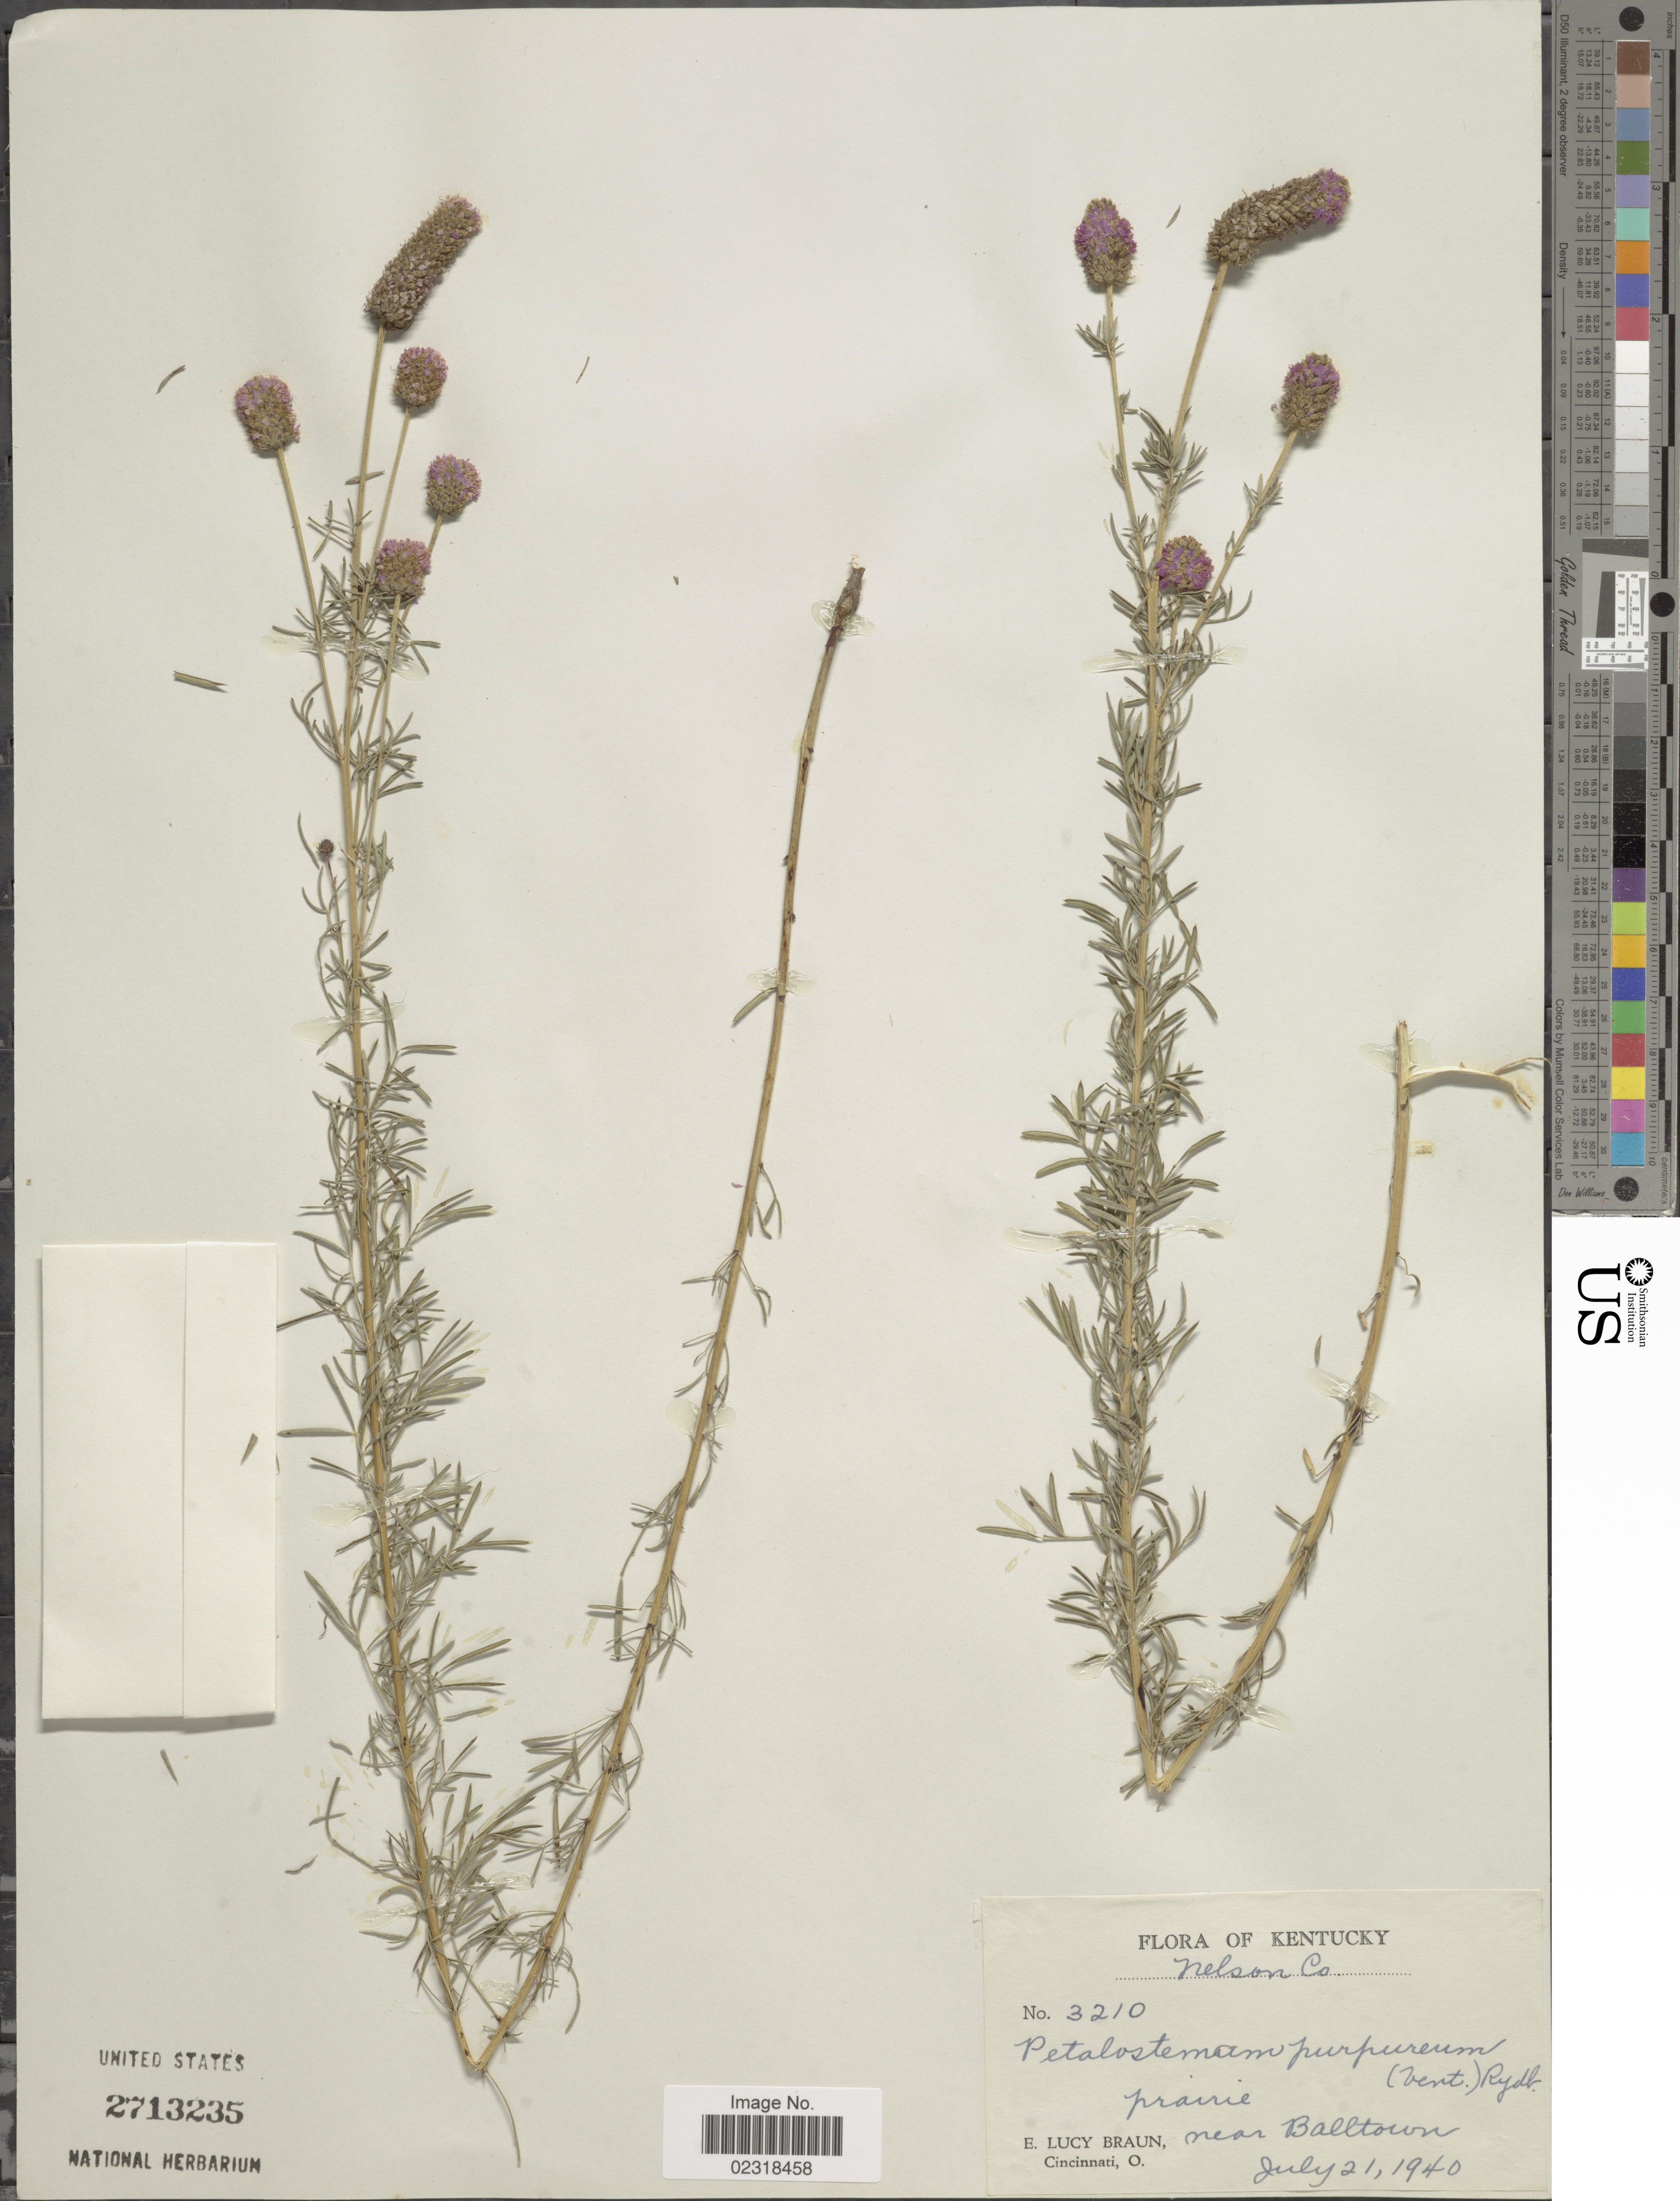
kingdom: Plantae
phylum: Tracheophyta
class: Magnoliopsida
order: Fabales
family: Fabaceae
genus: Dalea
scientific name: Dalea purpurea var. purpurea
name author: Vent.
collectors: E. L. Braun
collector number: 3210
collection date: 1940-07-21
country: United States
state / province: Kentucky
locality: Nelson Co., Near Balltown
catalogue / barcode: US 2713235